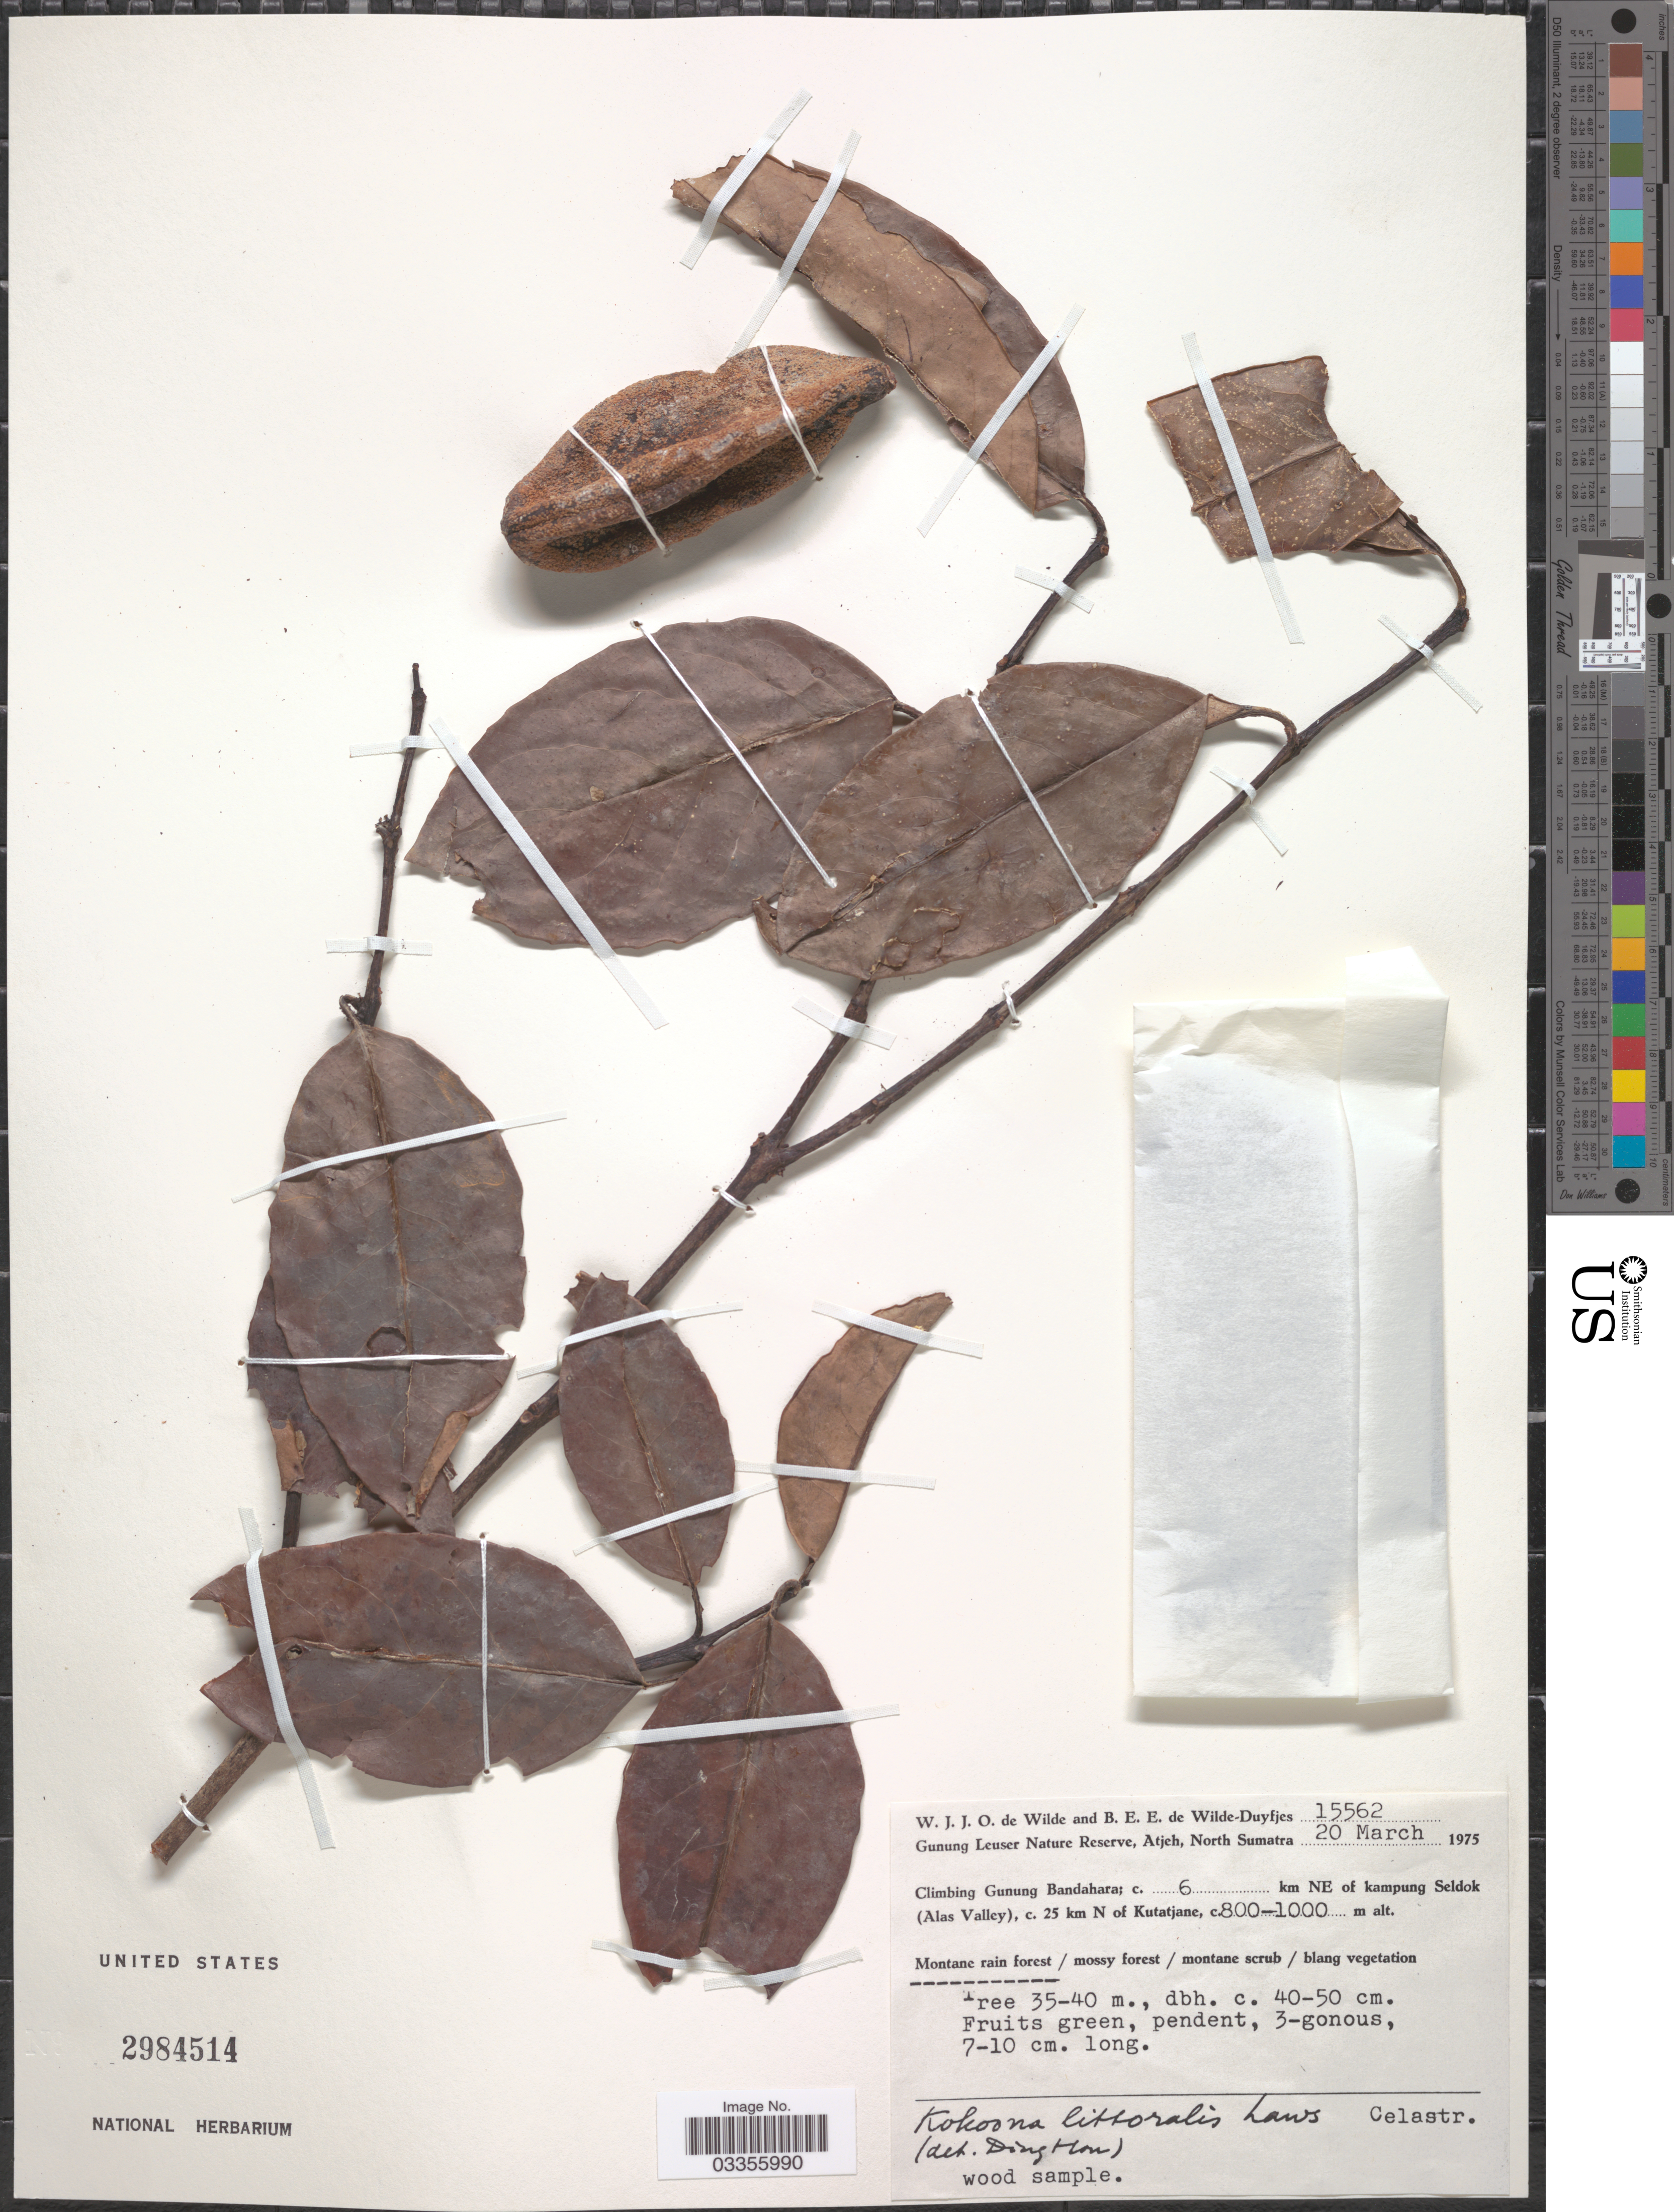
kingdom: Plantae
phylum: Tracheophyta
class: Magnoliopsida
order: Celastrales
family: Celastraceae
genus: Kokoona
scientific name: Kokoona littoralis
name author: M.A. Lawson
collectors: W. J. de Wilde & B. E. de Wilde-Duyfjes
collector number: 15562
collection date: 1975-03-20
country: Indonesia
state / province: Sumatra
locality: Gunung Leuser Nature Reserve, Atjeh, North Sumatra. Climbing Gunung Bandahara; c. 6 km NE of kampung Seldok (Alas Valley), c. 25 km N of Kutatjane.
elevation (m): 800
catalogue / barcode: US 2984514